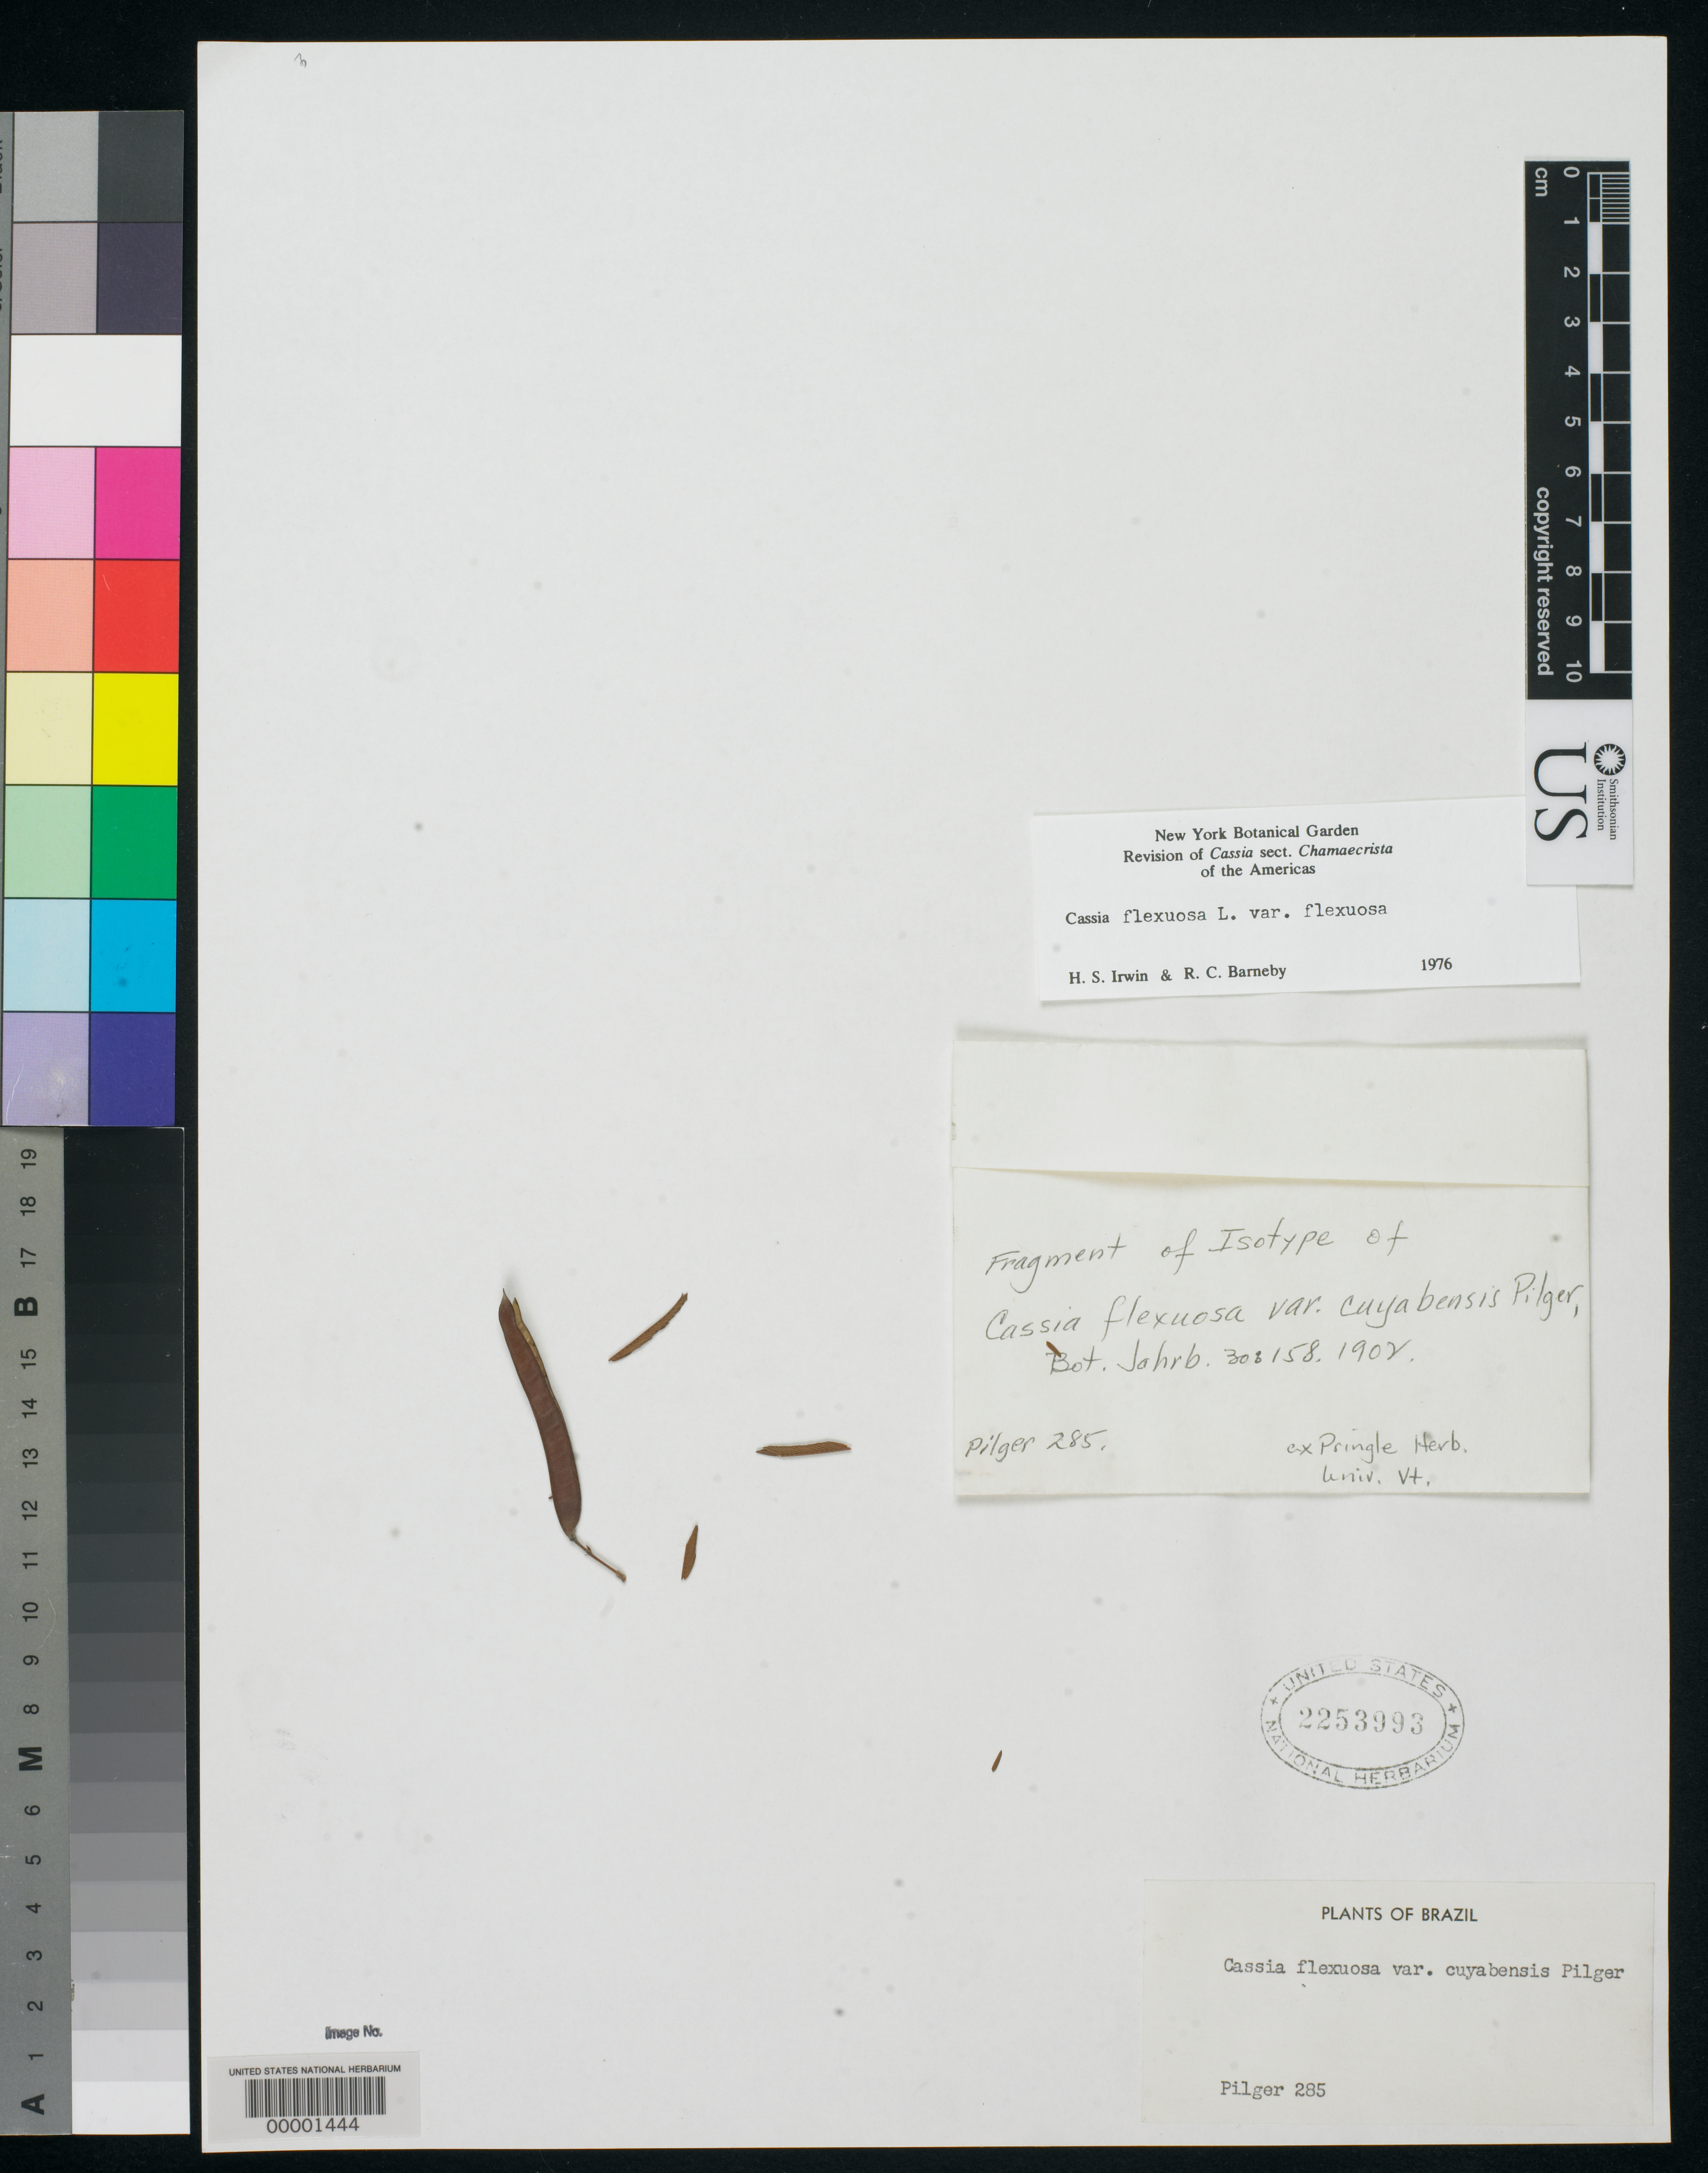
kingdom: Plantae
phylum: Tracheophyta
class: Magnoliopsida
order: Fabales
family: Fabaceae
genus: Cassia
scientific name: Cassia flexuosa var. cuyabensis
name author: Pilg.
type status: Type Fragment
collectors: R. K. F. Pilger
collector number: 285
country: Brazil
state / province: Minas Gerais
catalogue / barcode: US 2253993